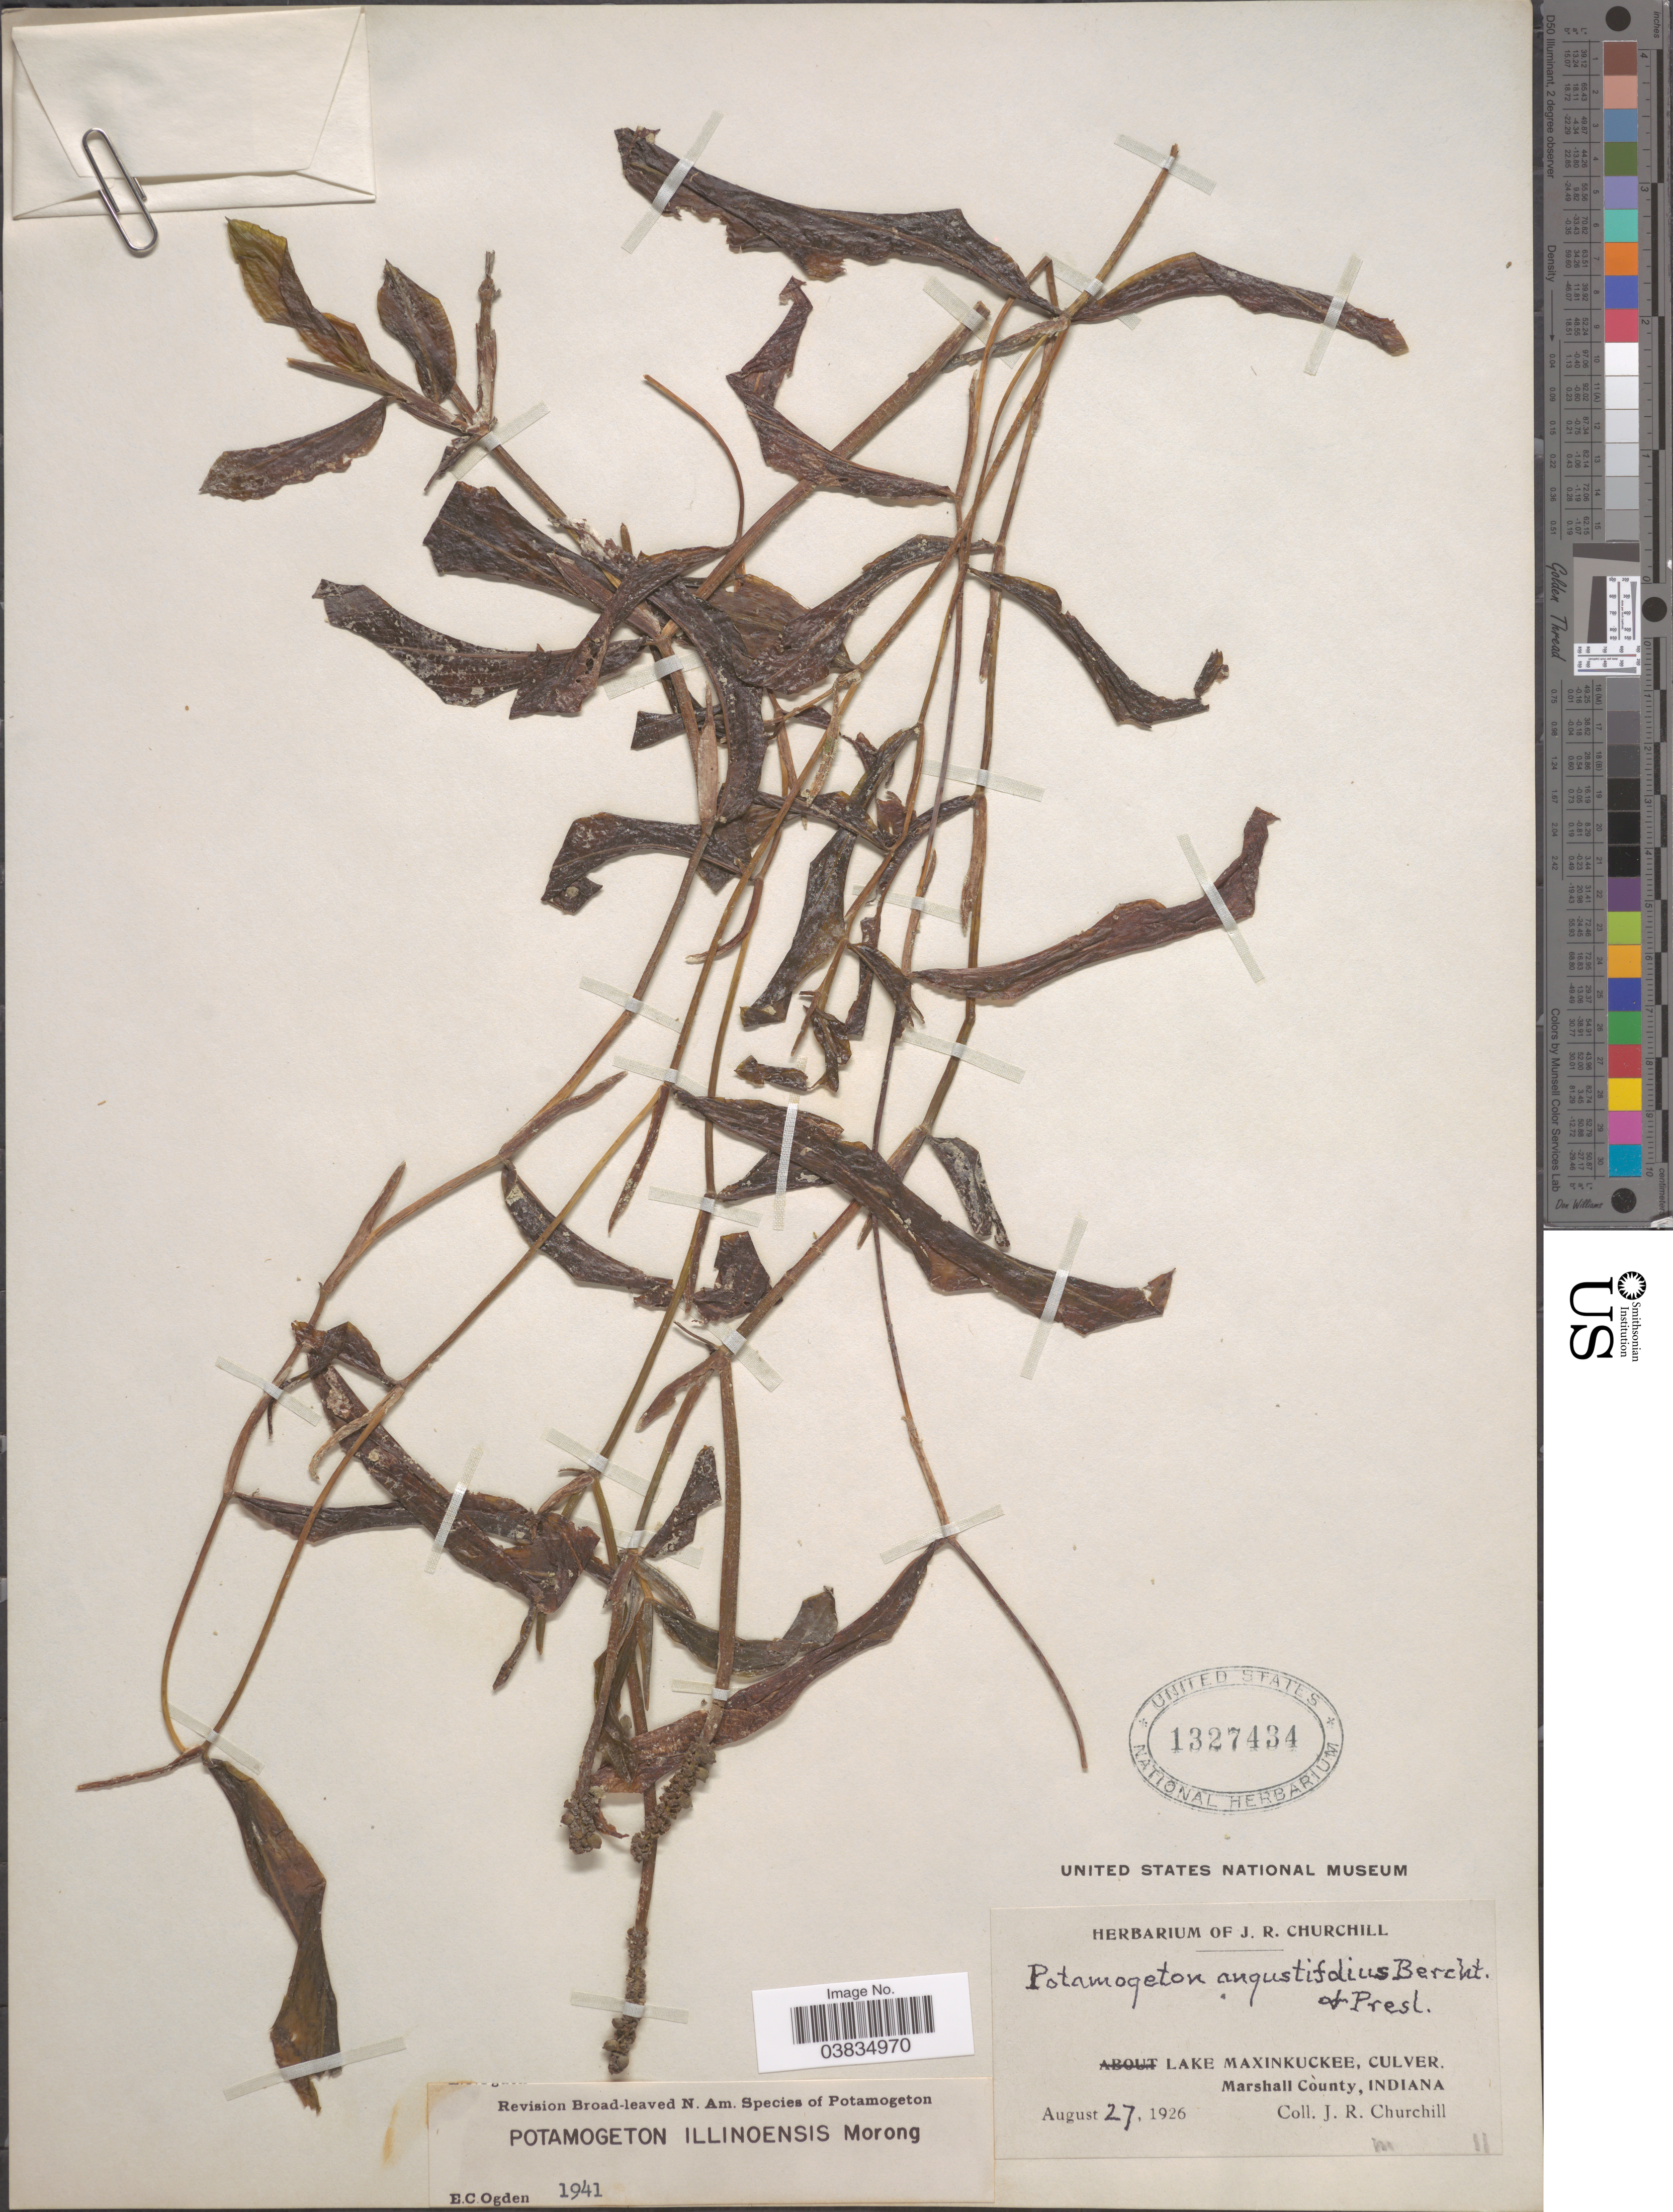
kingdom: Plantae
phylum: Tracheophyta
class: Liliopsida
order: Alismatales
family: Potamogetonaceae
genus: Potamogeton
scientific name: Potamogeton illinoensis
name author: Morong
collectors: J. Churchill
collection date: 1926-08-27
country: United States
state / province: Indiana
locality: Lake Maxinkuckee, Culver. Marshall County.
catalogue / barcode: US 1327434